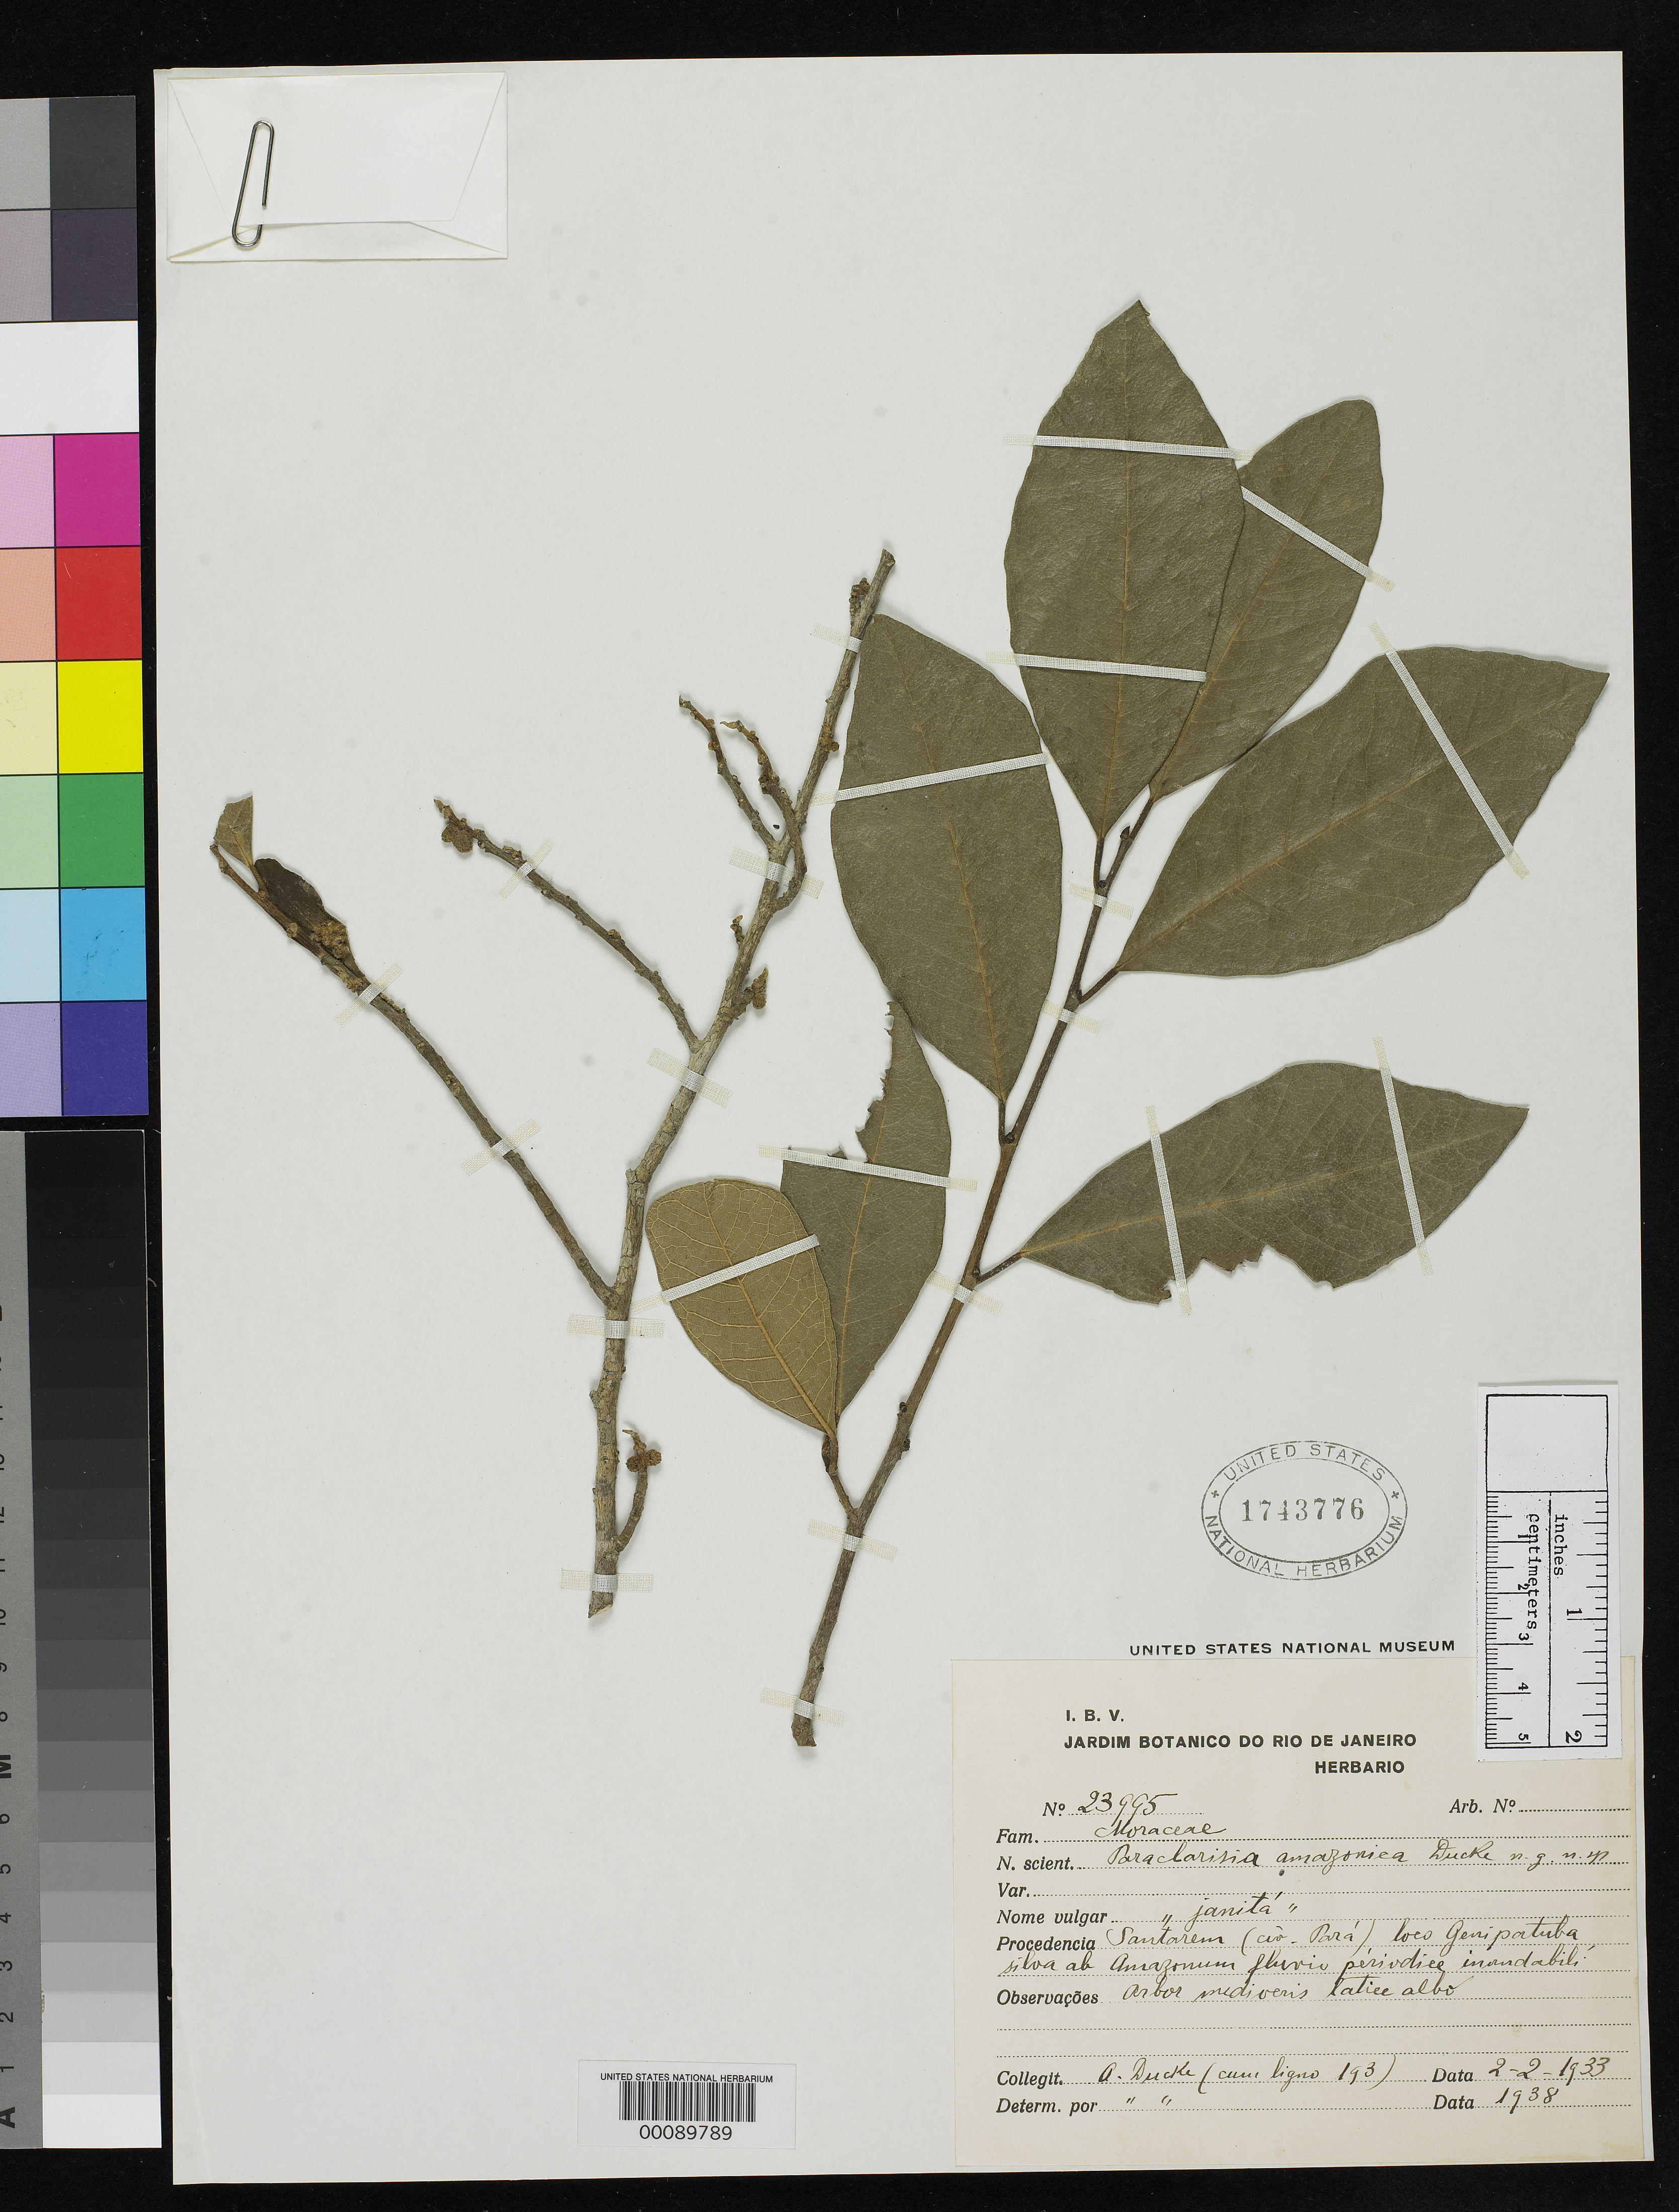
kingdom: Plantae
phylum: Tracheophyta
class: Magnoliopsida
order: Rosales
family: Moraceae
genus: Paraclarisia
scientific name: Paraclarisia amazonica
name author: Ducke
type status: Isolectotype; Syntype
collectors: A. Ducke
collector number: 23995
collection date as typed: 02 Feb 1933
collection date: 1933-02-02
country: Brazil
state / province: Pará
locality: Genipatuba.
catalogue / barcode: US 1743776